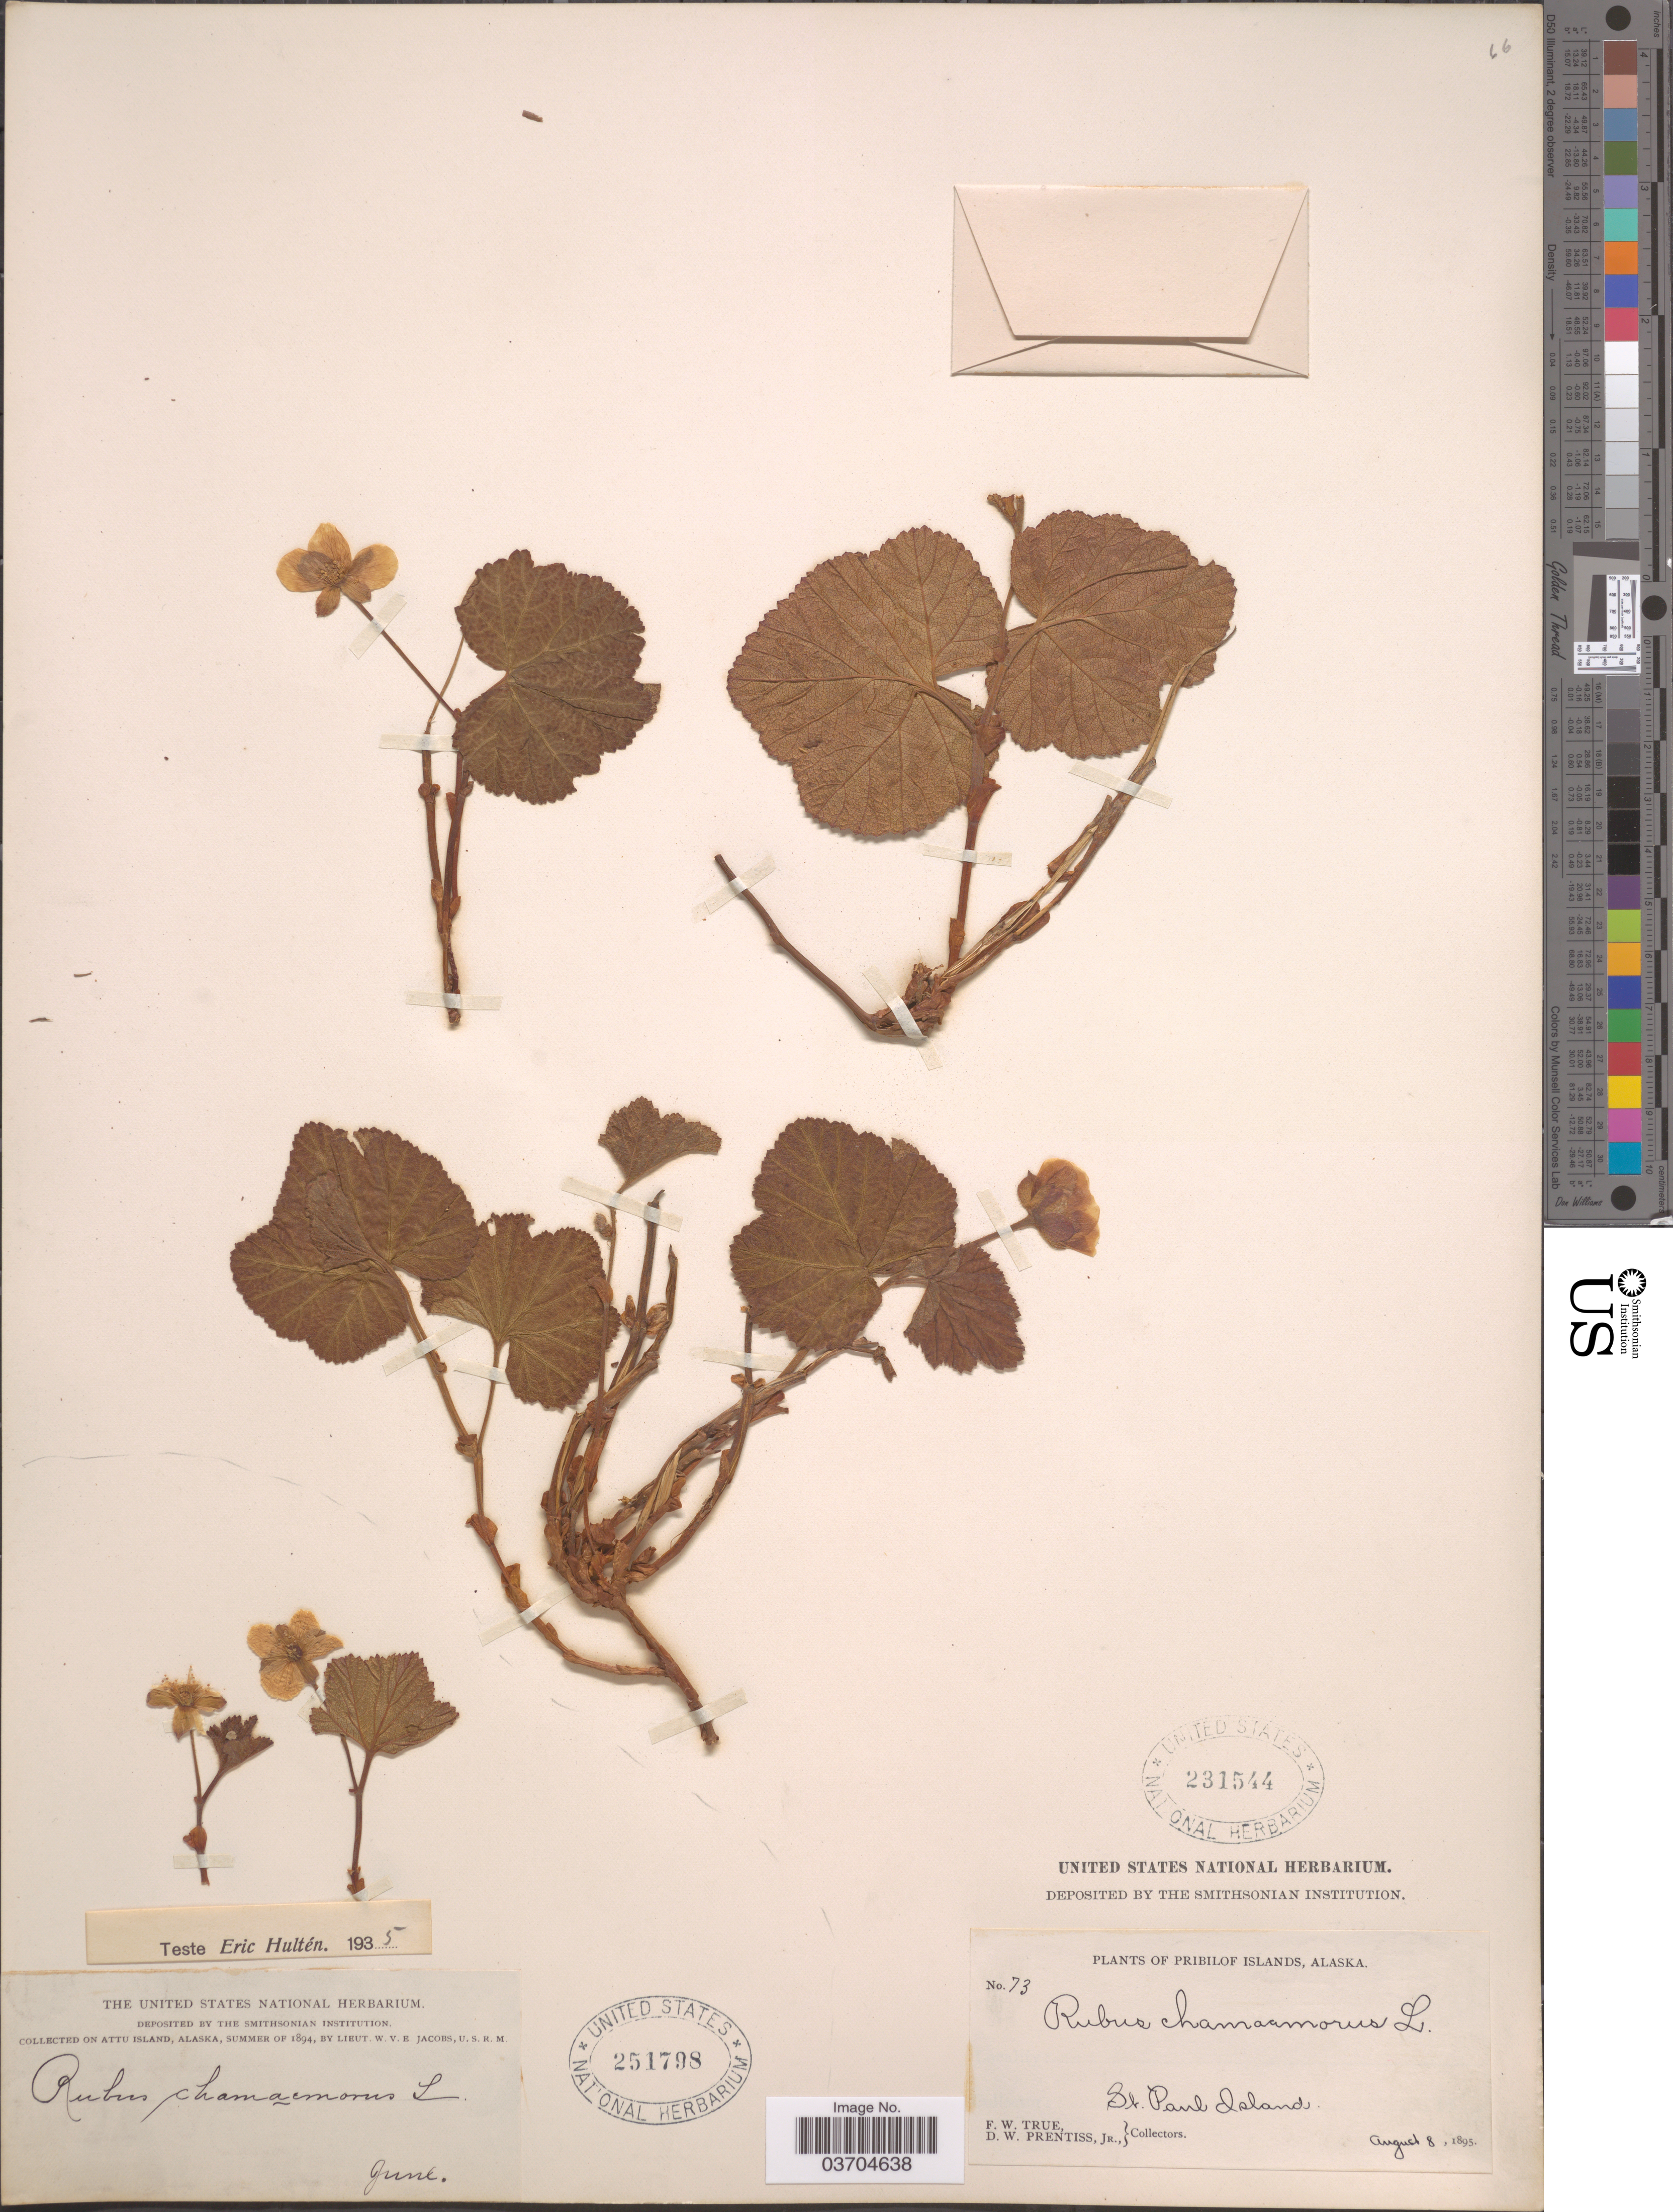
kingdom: Plantae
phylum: Tracheophyta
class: Magnoliopsida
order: Rosales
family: Rosaceae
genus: Rubus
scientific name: Rubus chamaemorus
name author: L.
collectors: W. V. E. Jacobs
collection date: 1894-06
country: United States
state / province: Alaska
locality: Attu Island.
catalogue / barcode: US 251798